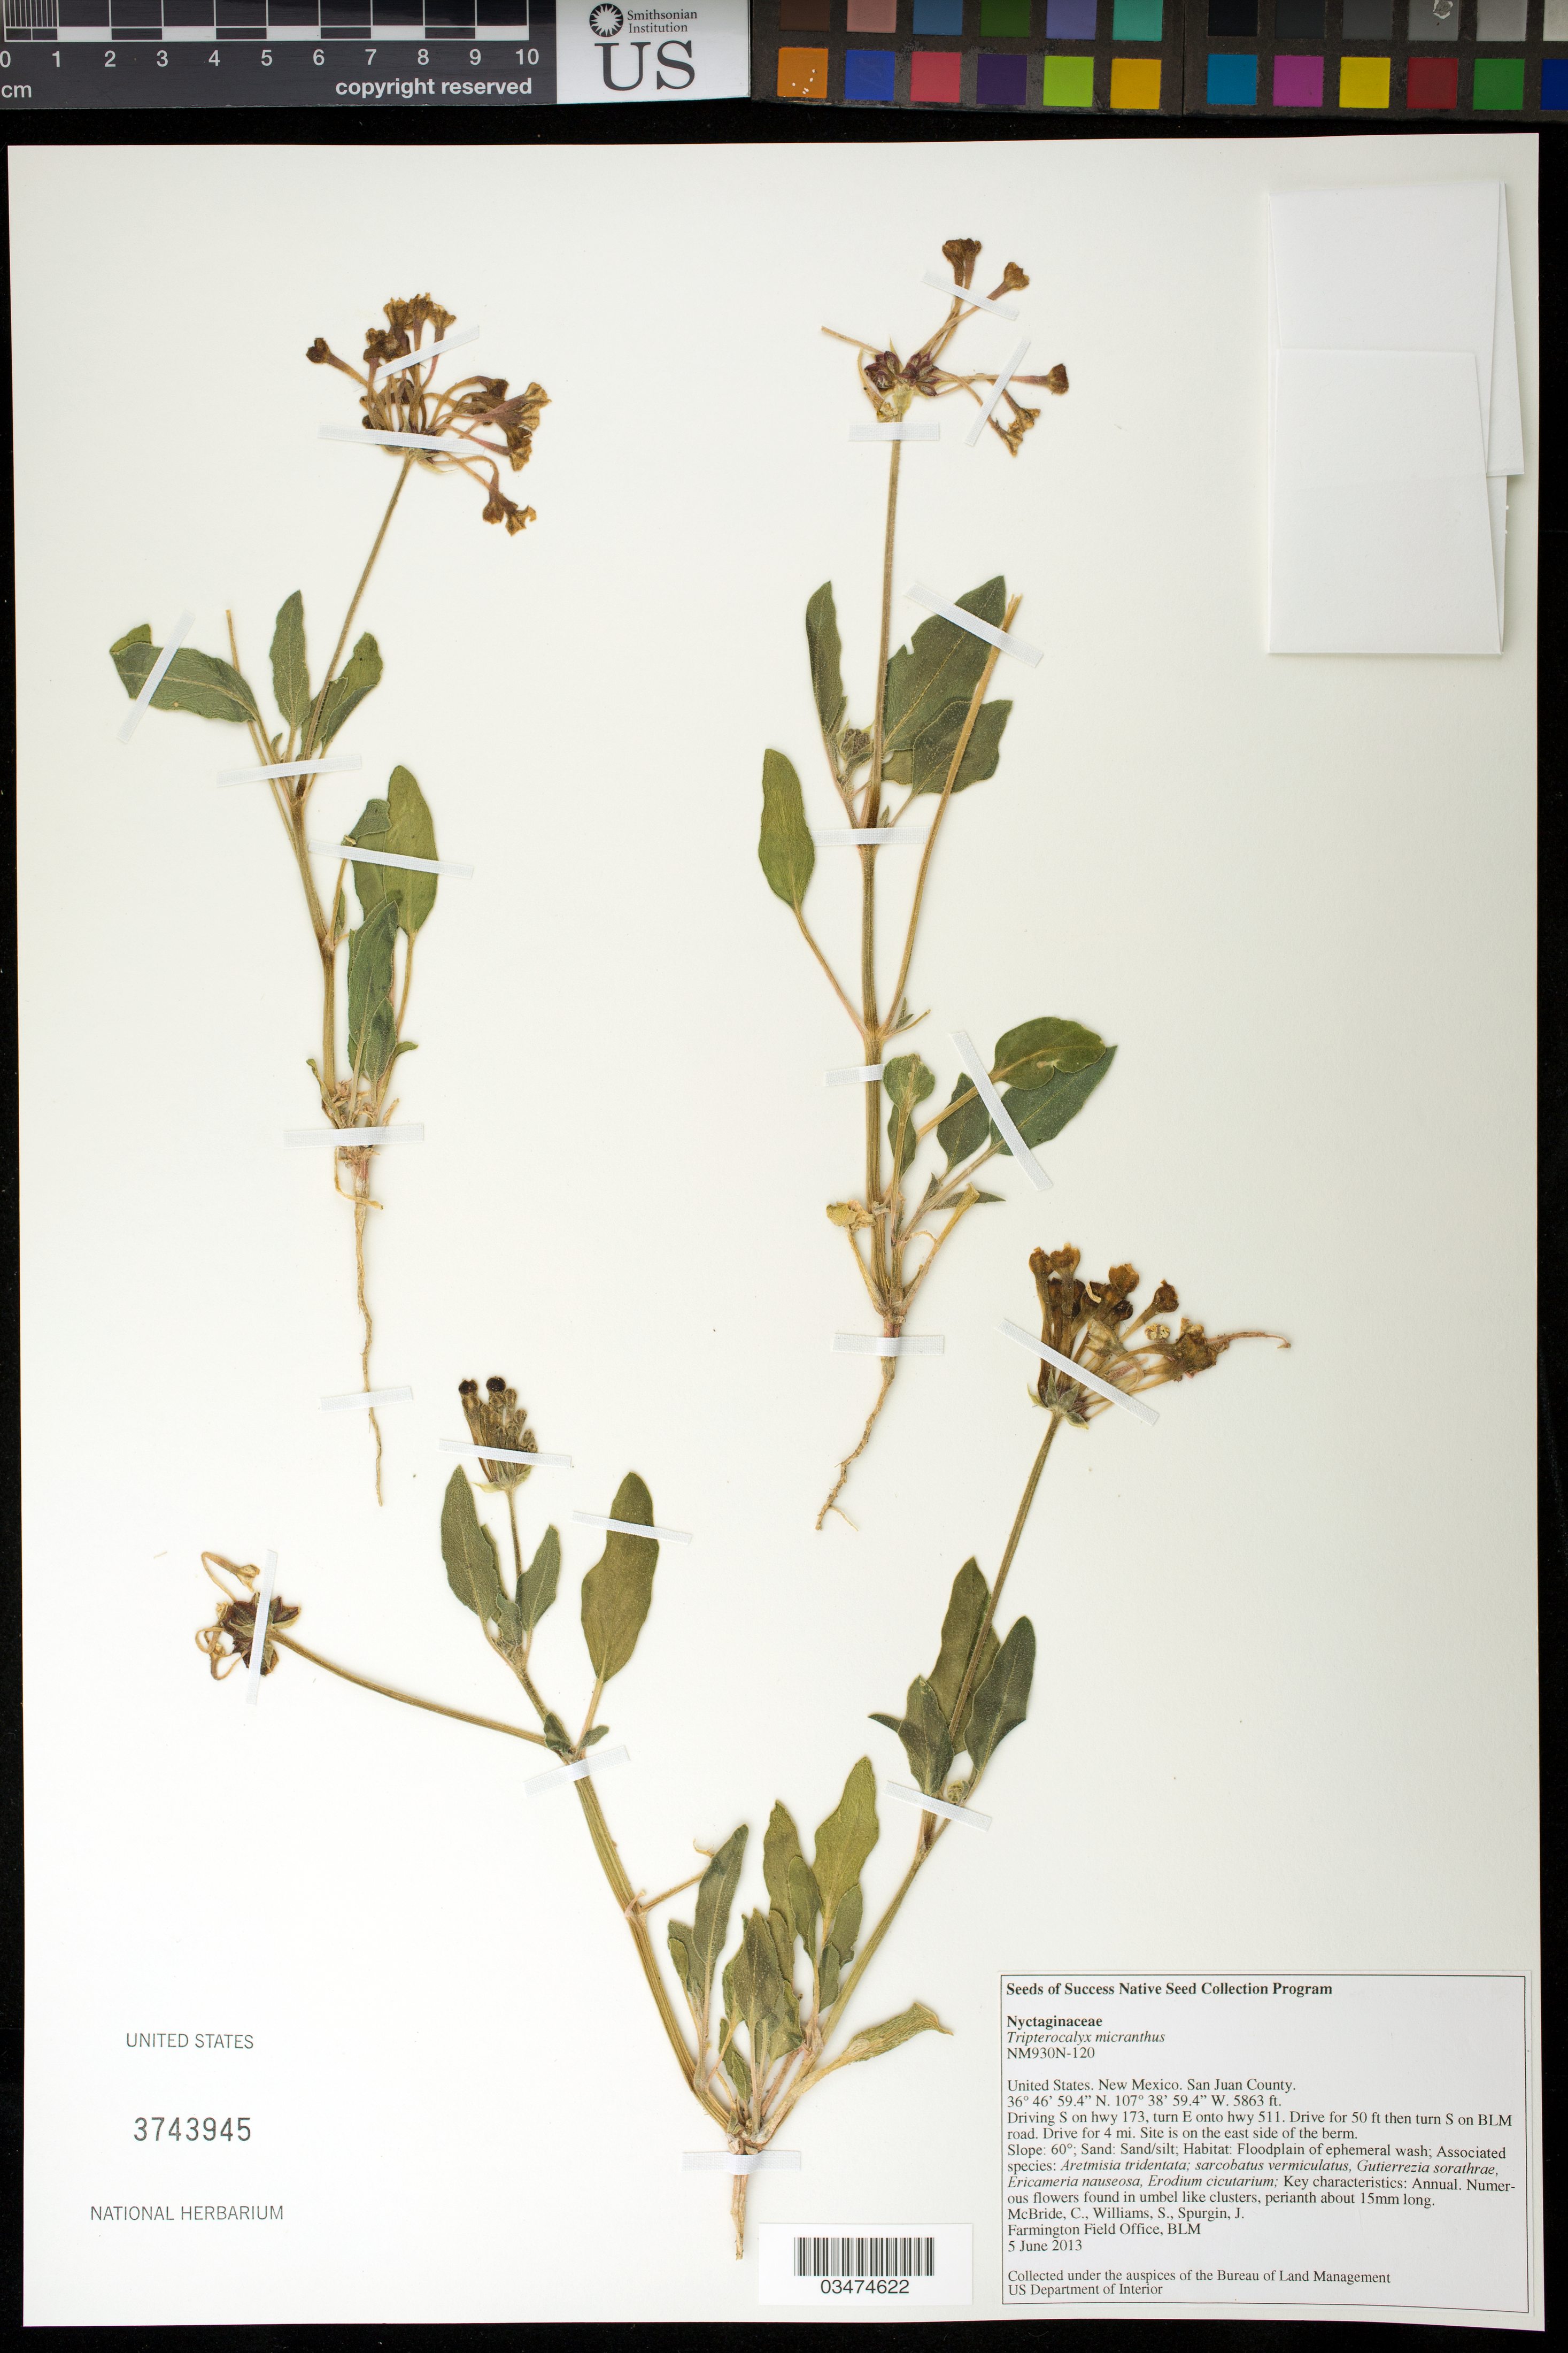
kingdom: Plantae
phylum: Tracheophyta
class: Magnoliopsida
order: Caryophyllales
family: Nyctaginaceae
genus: Tripterocalyx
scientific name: Tripterocalyx micranthus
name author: (Torr.) Hook.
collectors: C. McBride, S. Williams & J. Spurgin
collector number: NM930N-120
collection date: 2013-06-05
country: United States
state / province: New Mexico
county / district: San Juan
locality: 4 mi. on BLM road. Site is on the east side of the berm.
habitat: Sand/silt. Floodplain of ephemeral wash.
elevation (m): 1787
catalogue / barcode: US 3743945